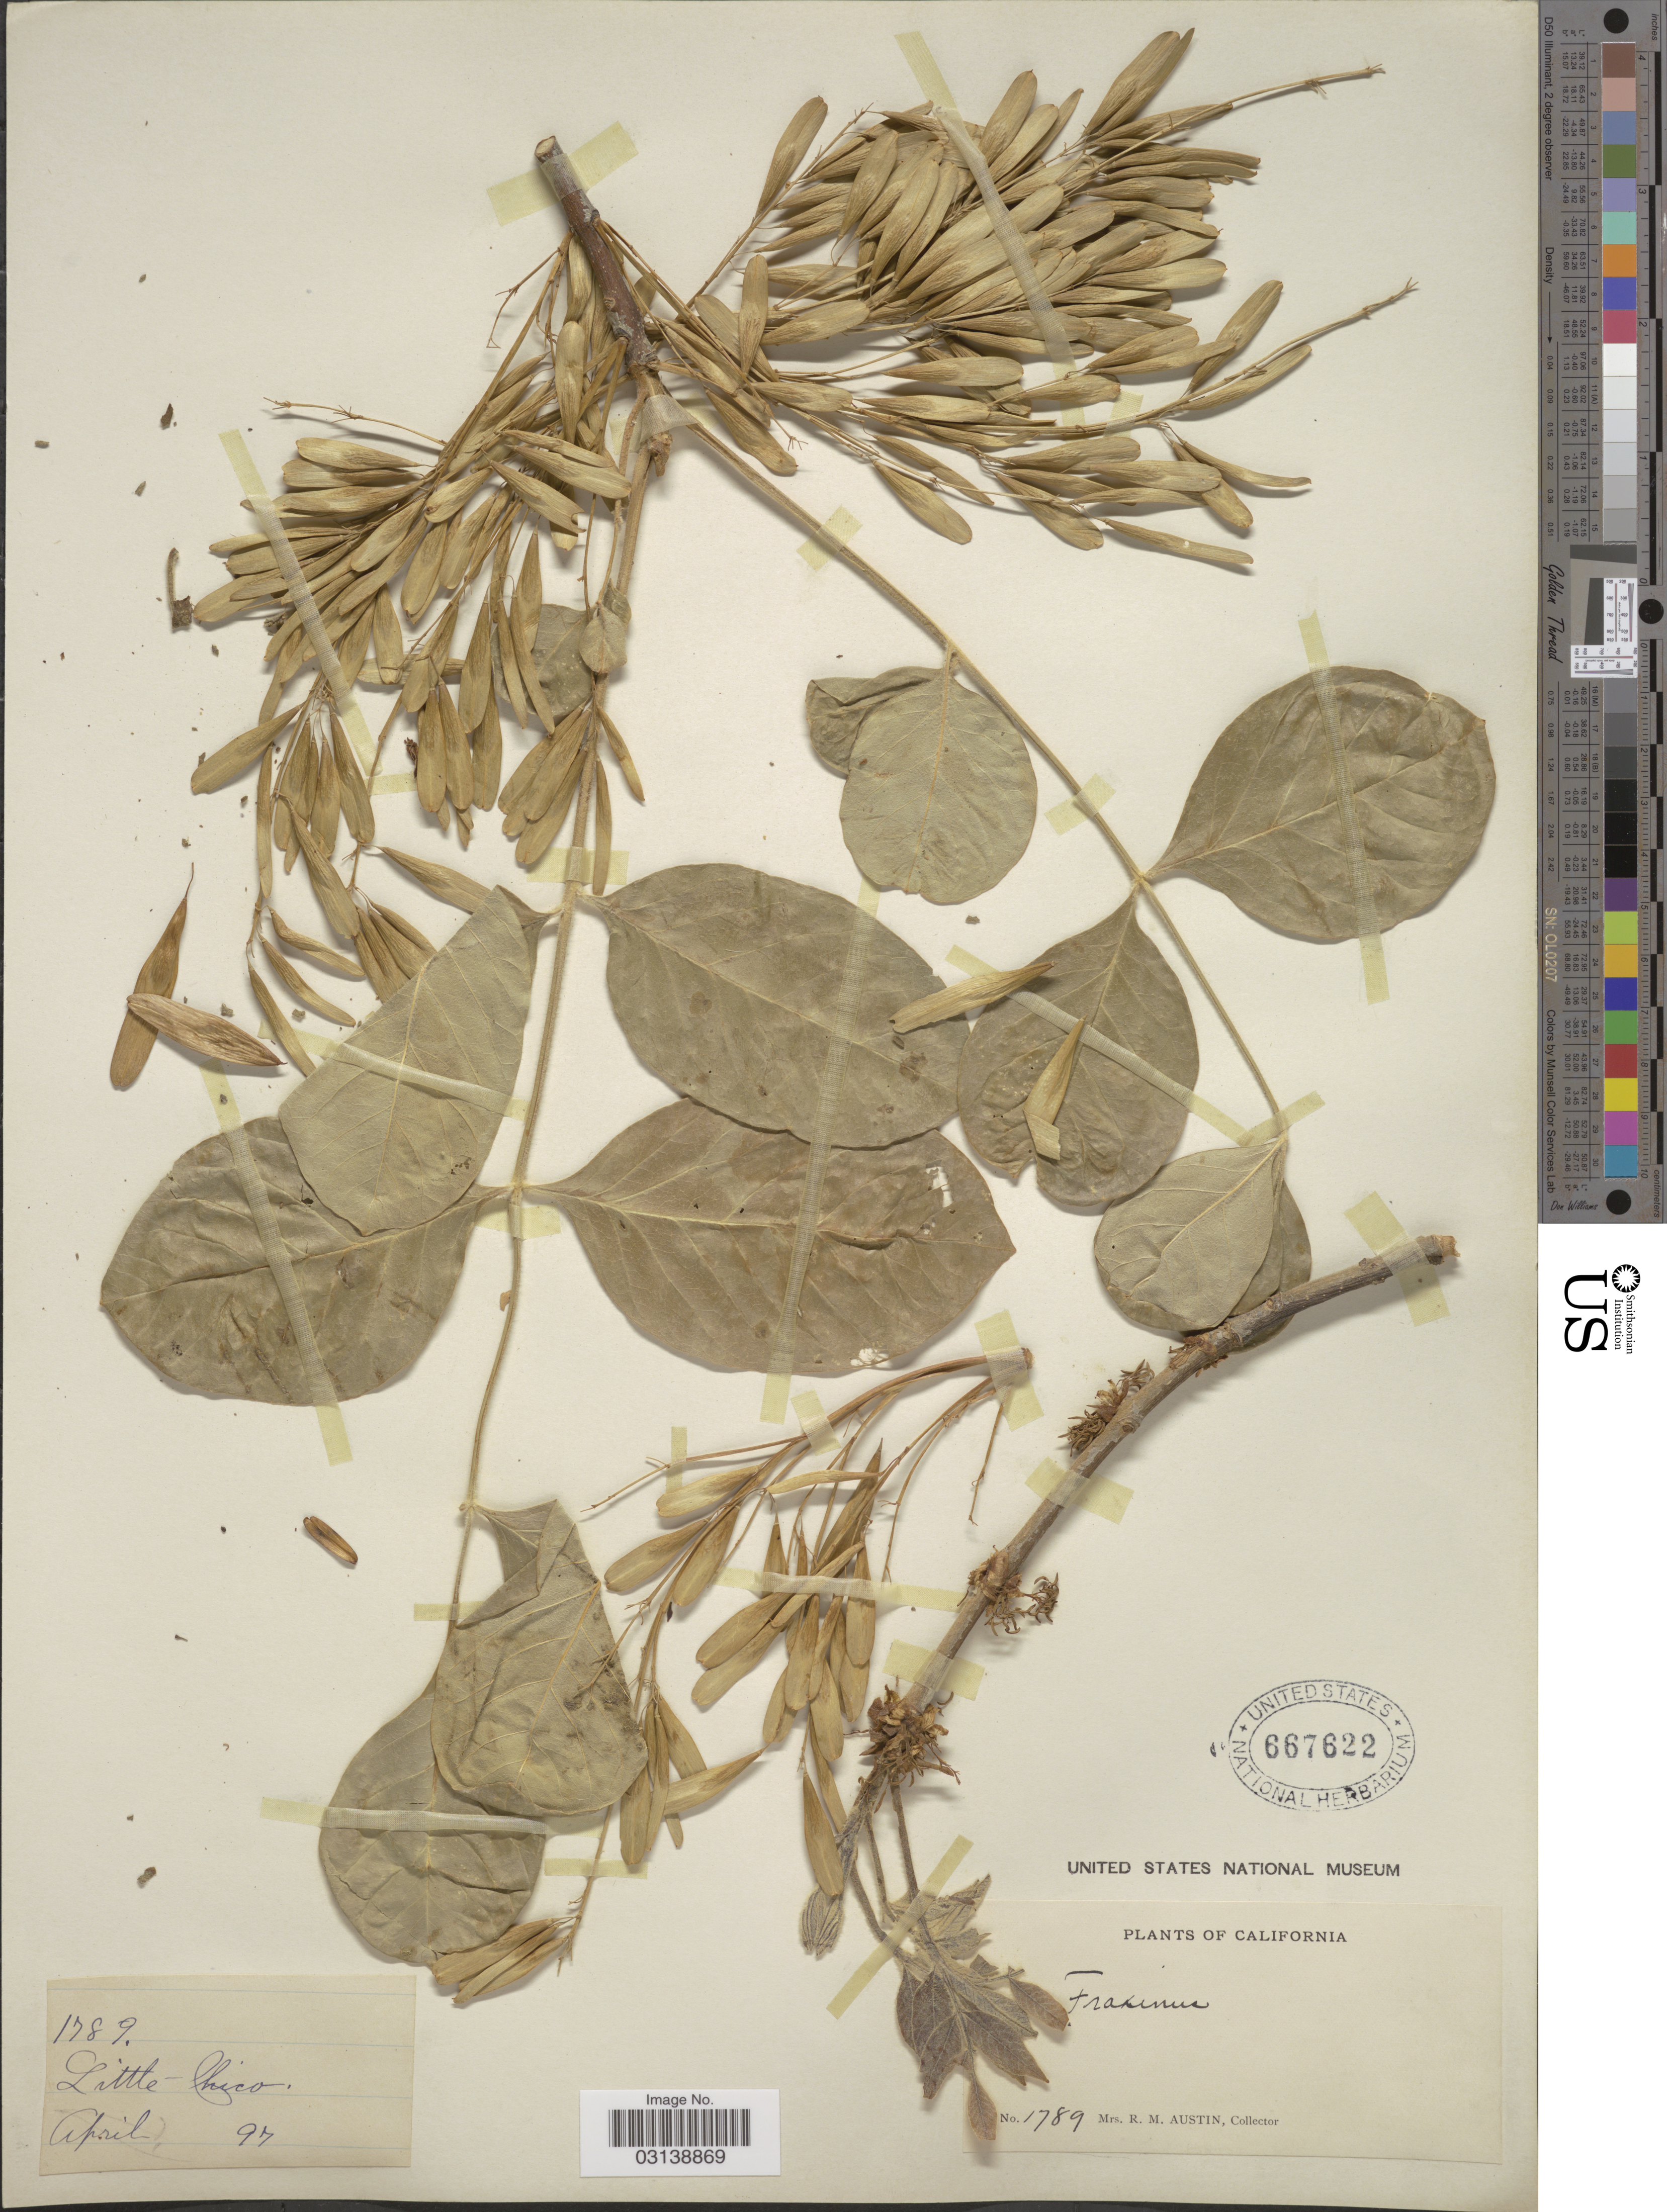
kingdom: Plantae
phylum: Tracheophyta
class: Magnoliopsida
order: Lamiales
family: Oleaceae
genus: Fraxinus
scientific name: Fraxinus latifolia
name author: Benth.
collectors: R. Austin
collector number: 1789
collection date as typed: Transcribed d/m/y: /4/97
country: United States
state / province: California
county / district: Butte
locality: Little Chico.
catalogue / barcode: US 667622